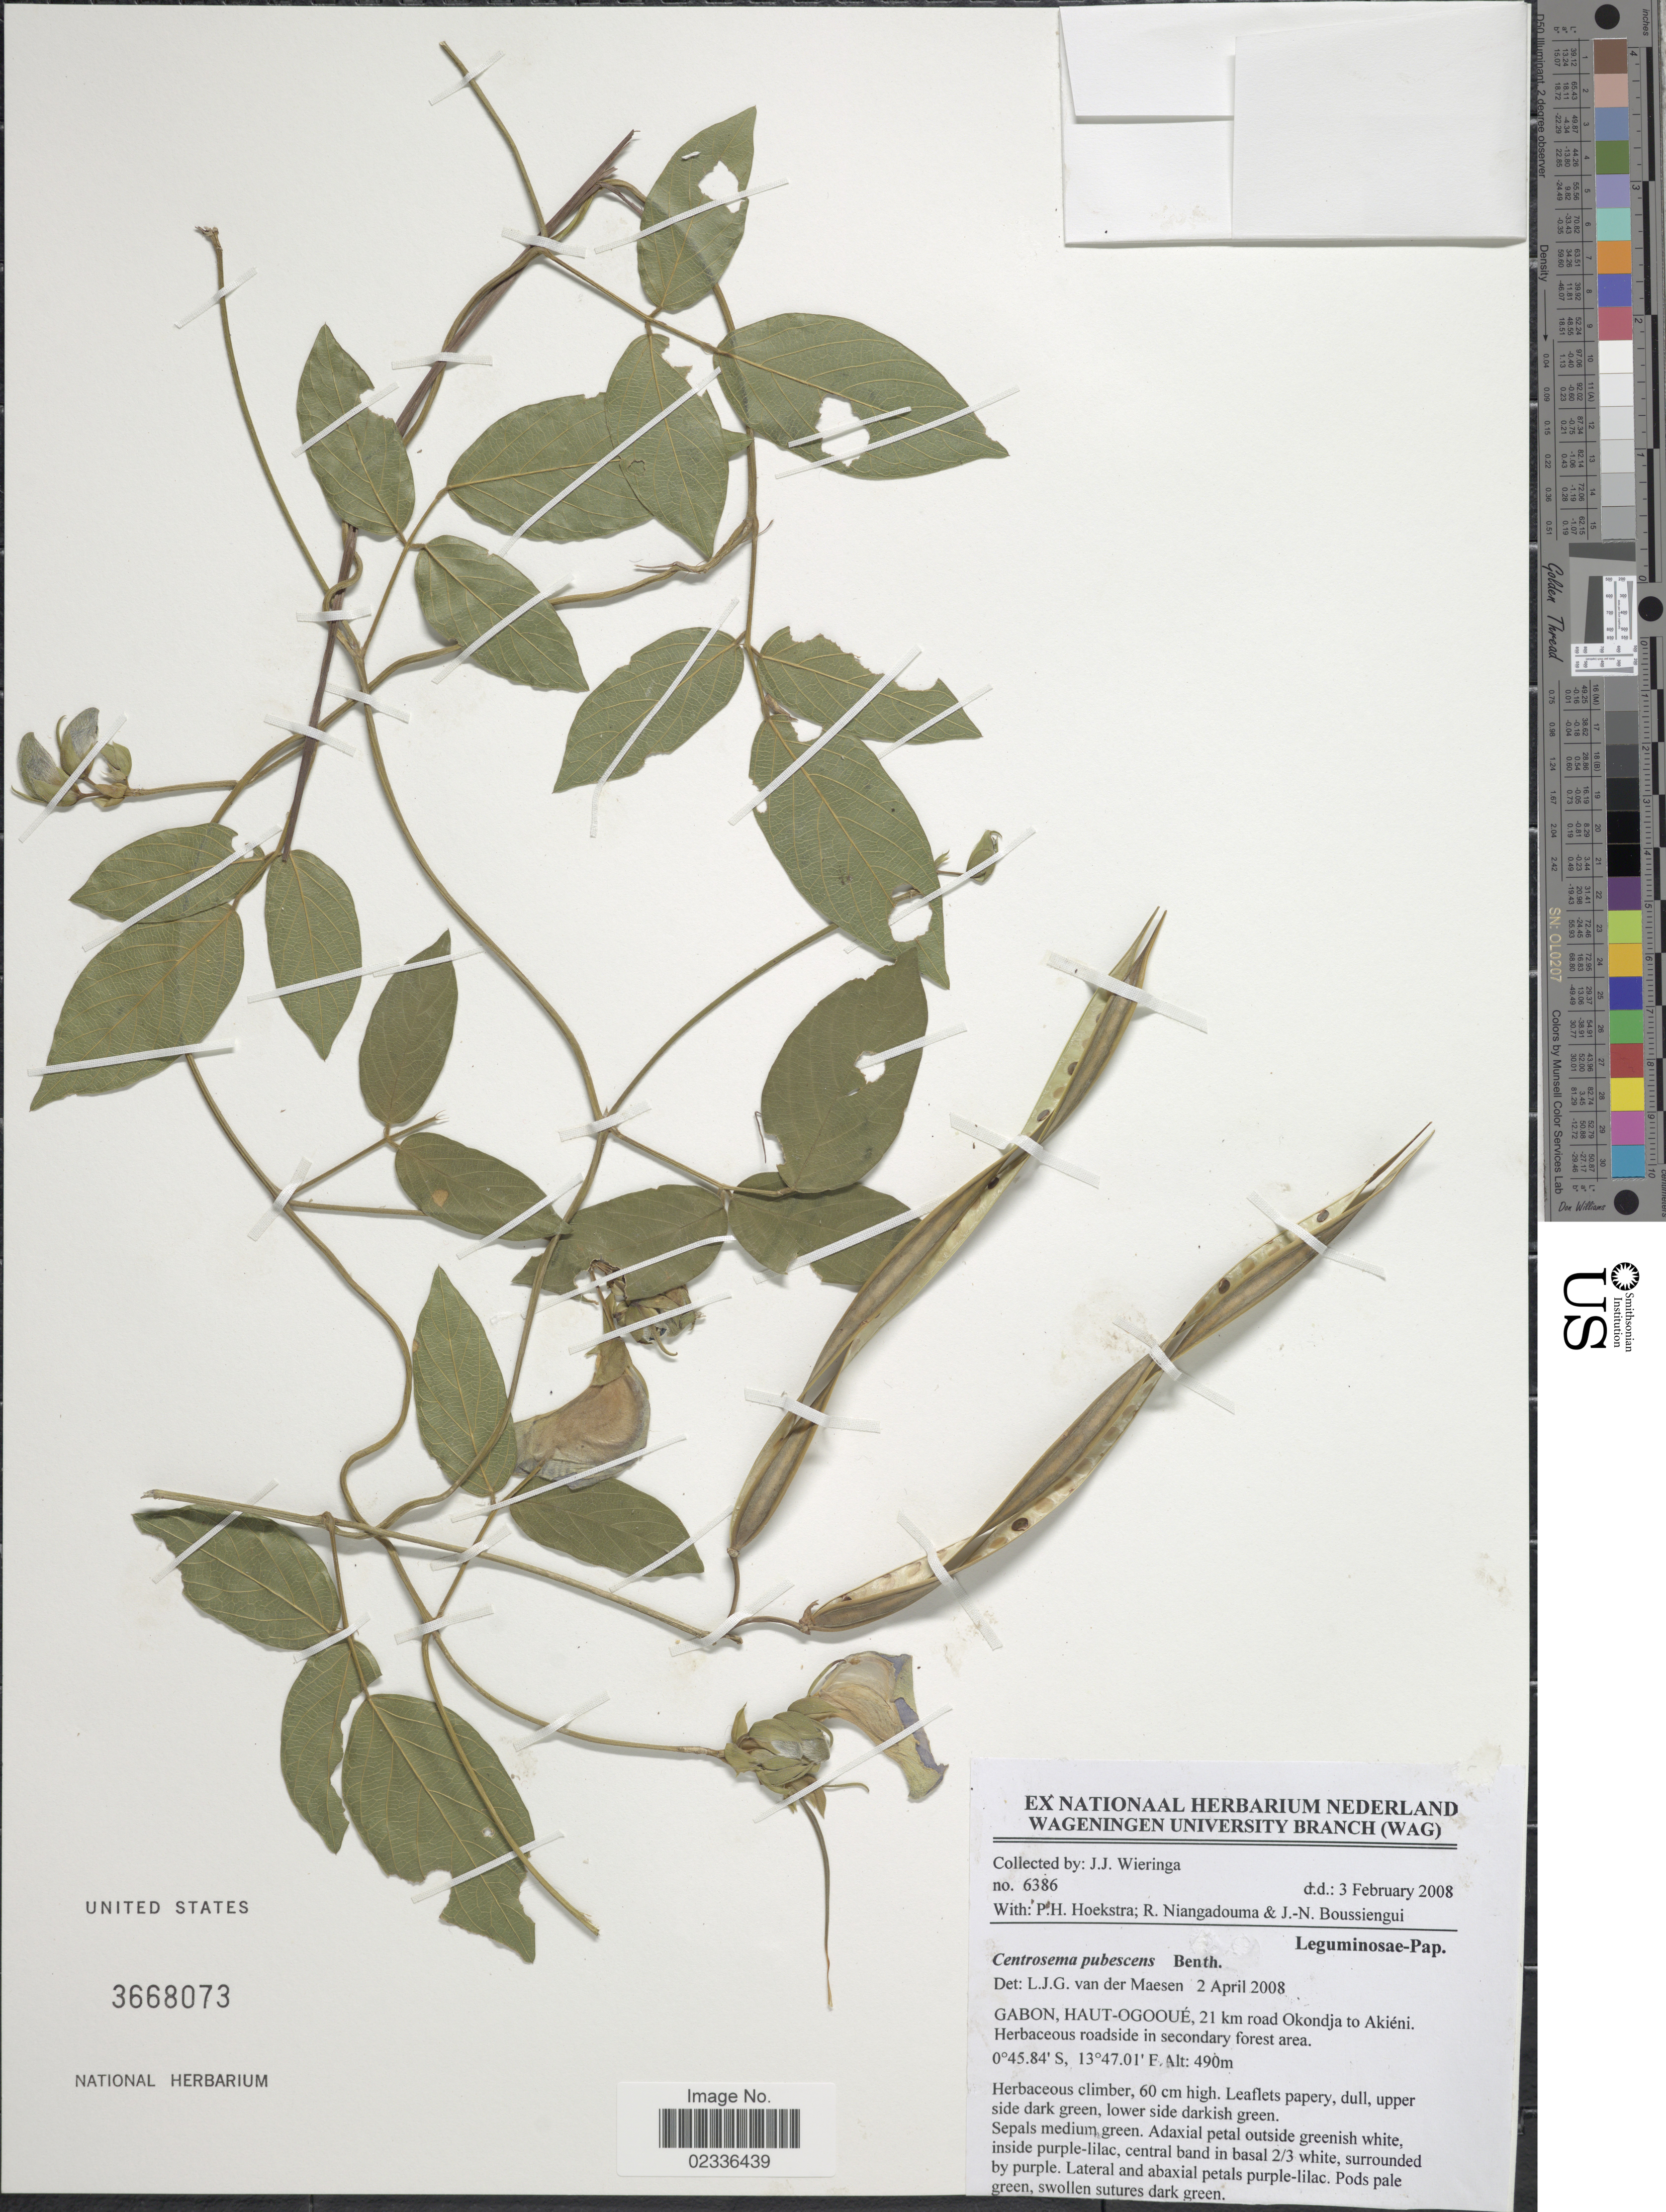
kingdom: Plantae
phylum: Tracheophyta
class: Magnoliopsida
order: Fabales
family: Fabaceae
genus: Centrosema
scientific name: Centrosema pubescens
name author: Benth.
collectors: J. Wieringa, P. Hoekstra, R. Niangadouma & J. Boussiengui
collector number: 6386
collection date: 2008-02-03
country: Gabon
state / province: Haut-Ogooue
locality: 21 km road Okondja to Akieni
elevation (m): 490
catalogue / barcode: US 3668073